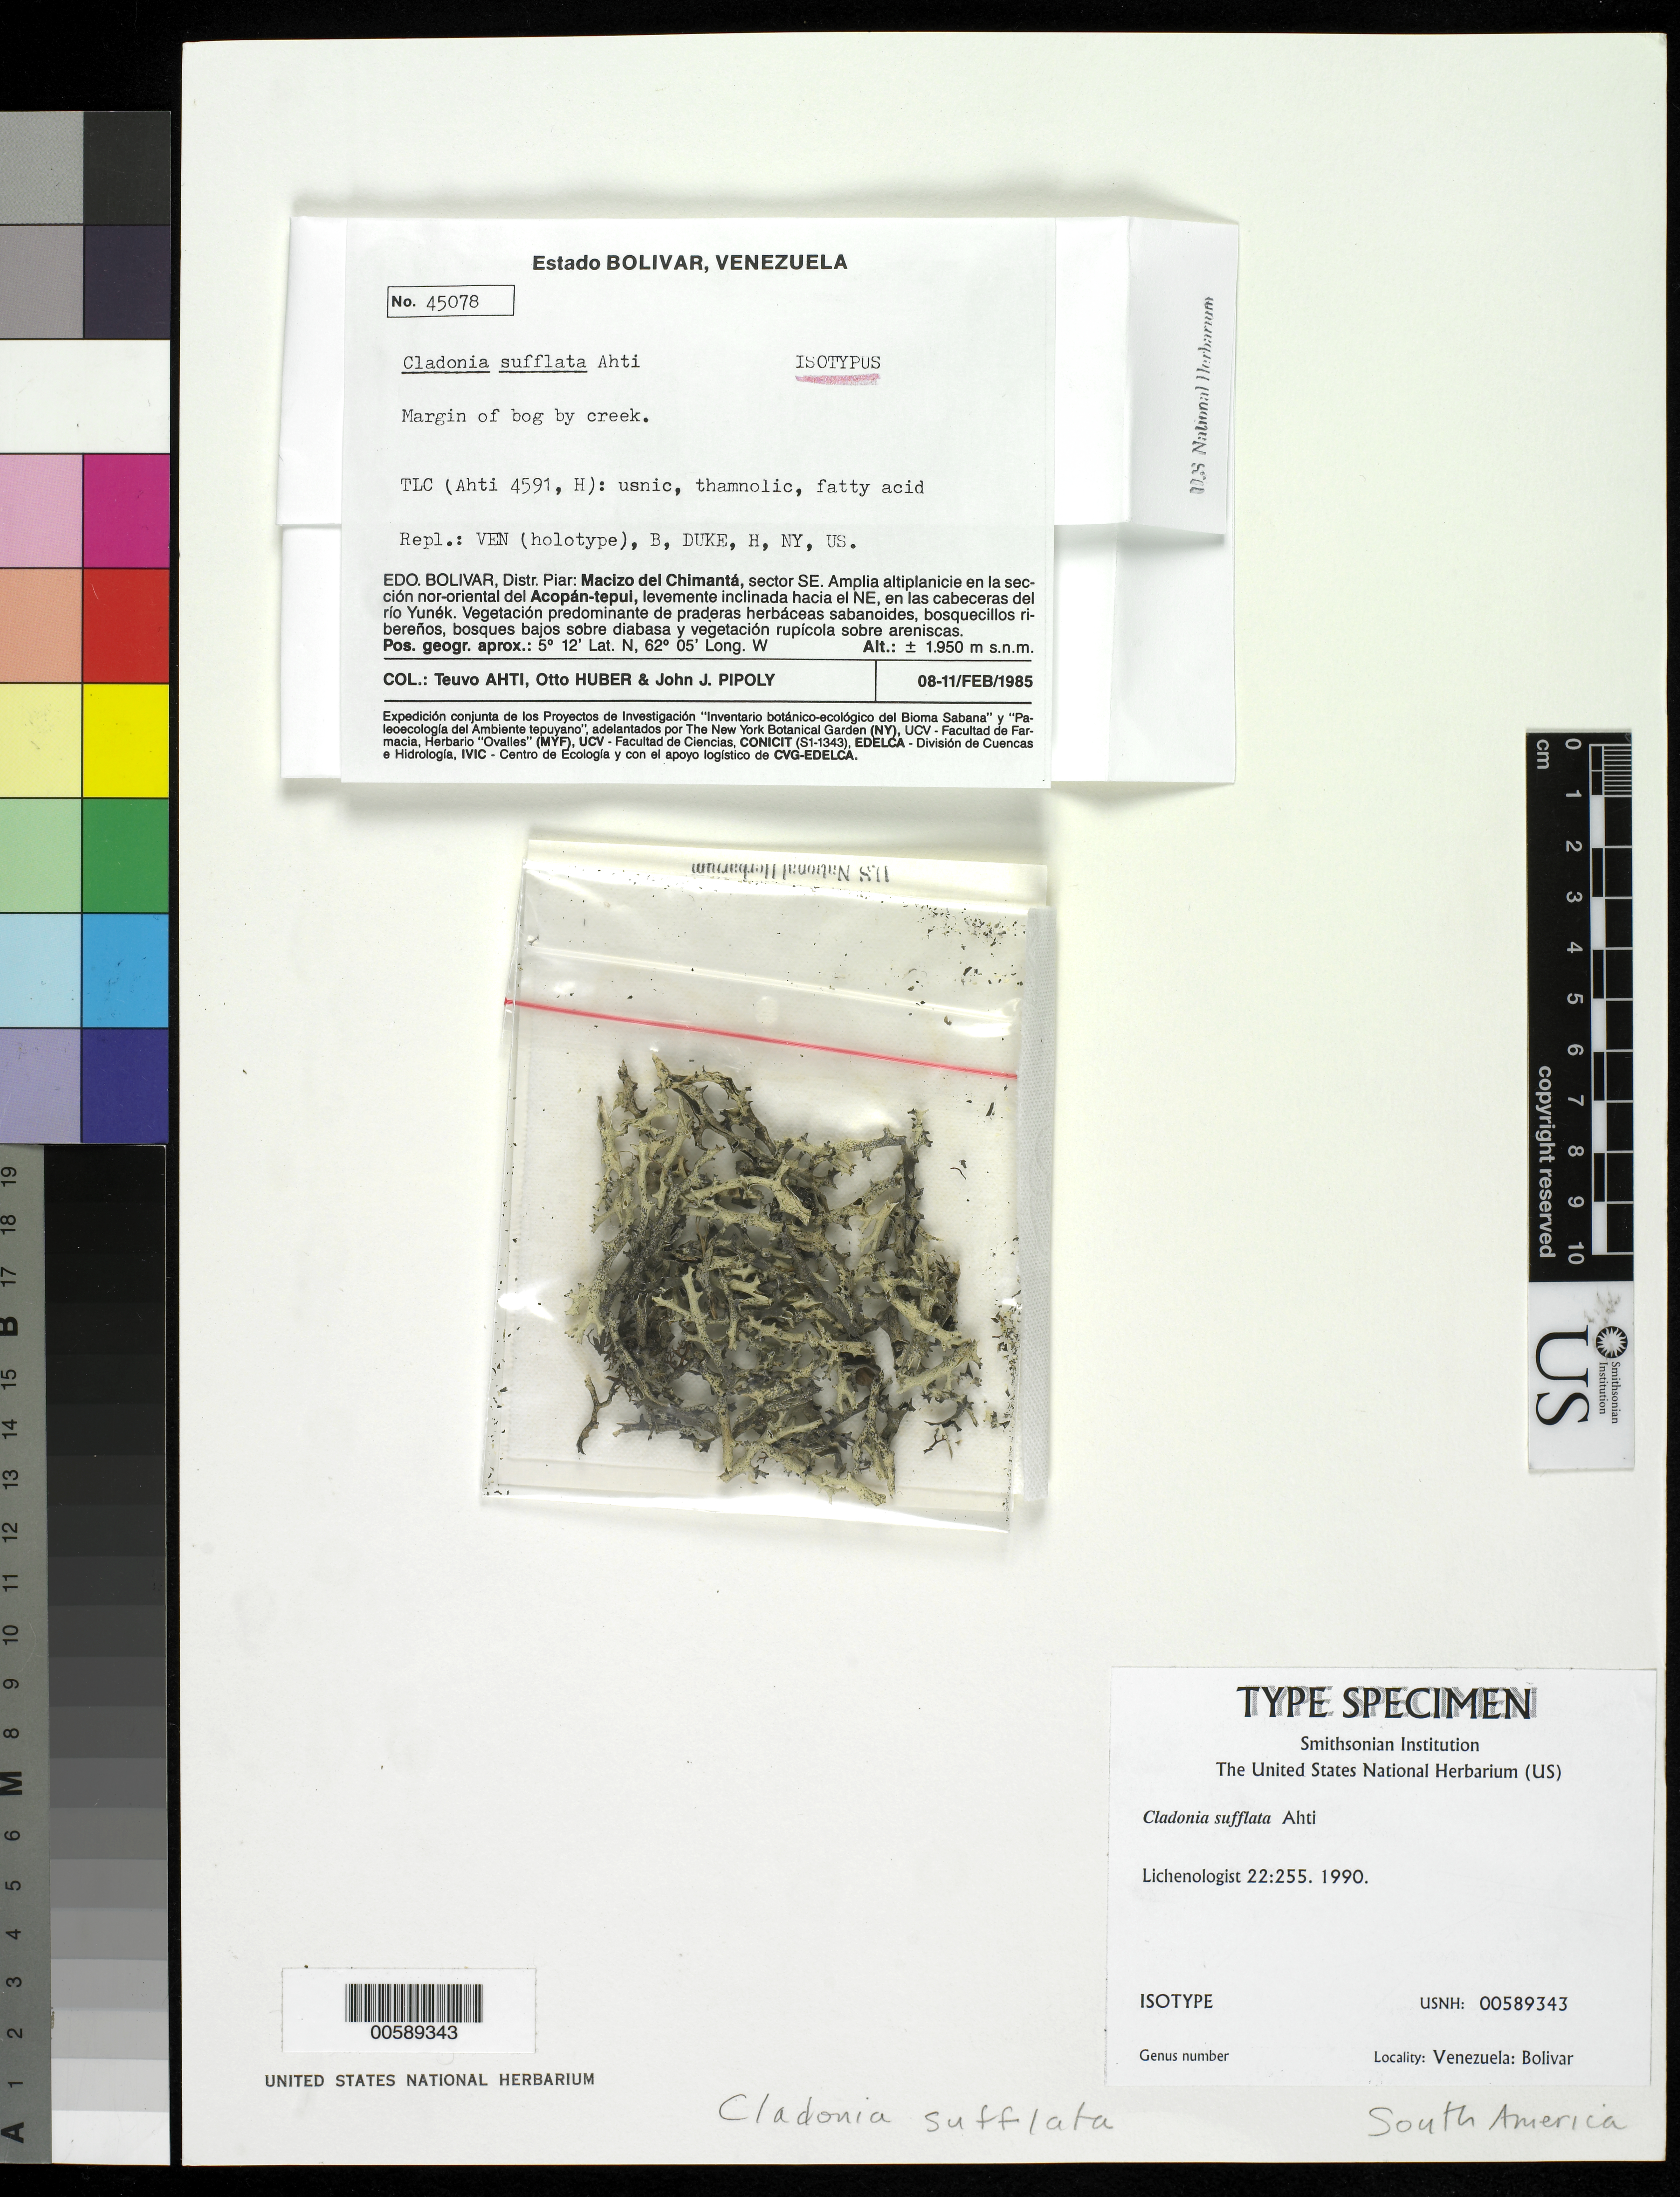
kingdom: Fungi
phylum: Ascomycota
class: Lecanoromycetes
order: Lecanorales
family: Cladoniaceae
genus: Cladonia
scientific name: Cladonia sufflata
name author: Ahti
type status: Isotype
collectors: T. T. Ahti, O. Huber & J. J. Pipoly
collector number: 45078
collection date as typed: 08 Feb 1885 to 11 Feb 1885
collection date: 1885-02-08/1885-02-11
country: Venezuela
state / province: Bolivar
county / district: Piar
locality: Macizo del Chimanta, sector SE, amplia altiplanicie en la seccion nor-occidental del Acopan-tepui, cabeceras del Rio Yunek. [Massif of Chimanta, SE sector, wide high plateau in the northwestern section of the A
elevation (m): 1950